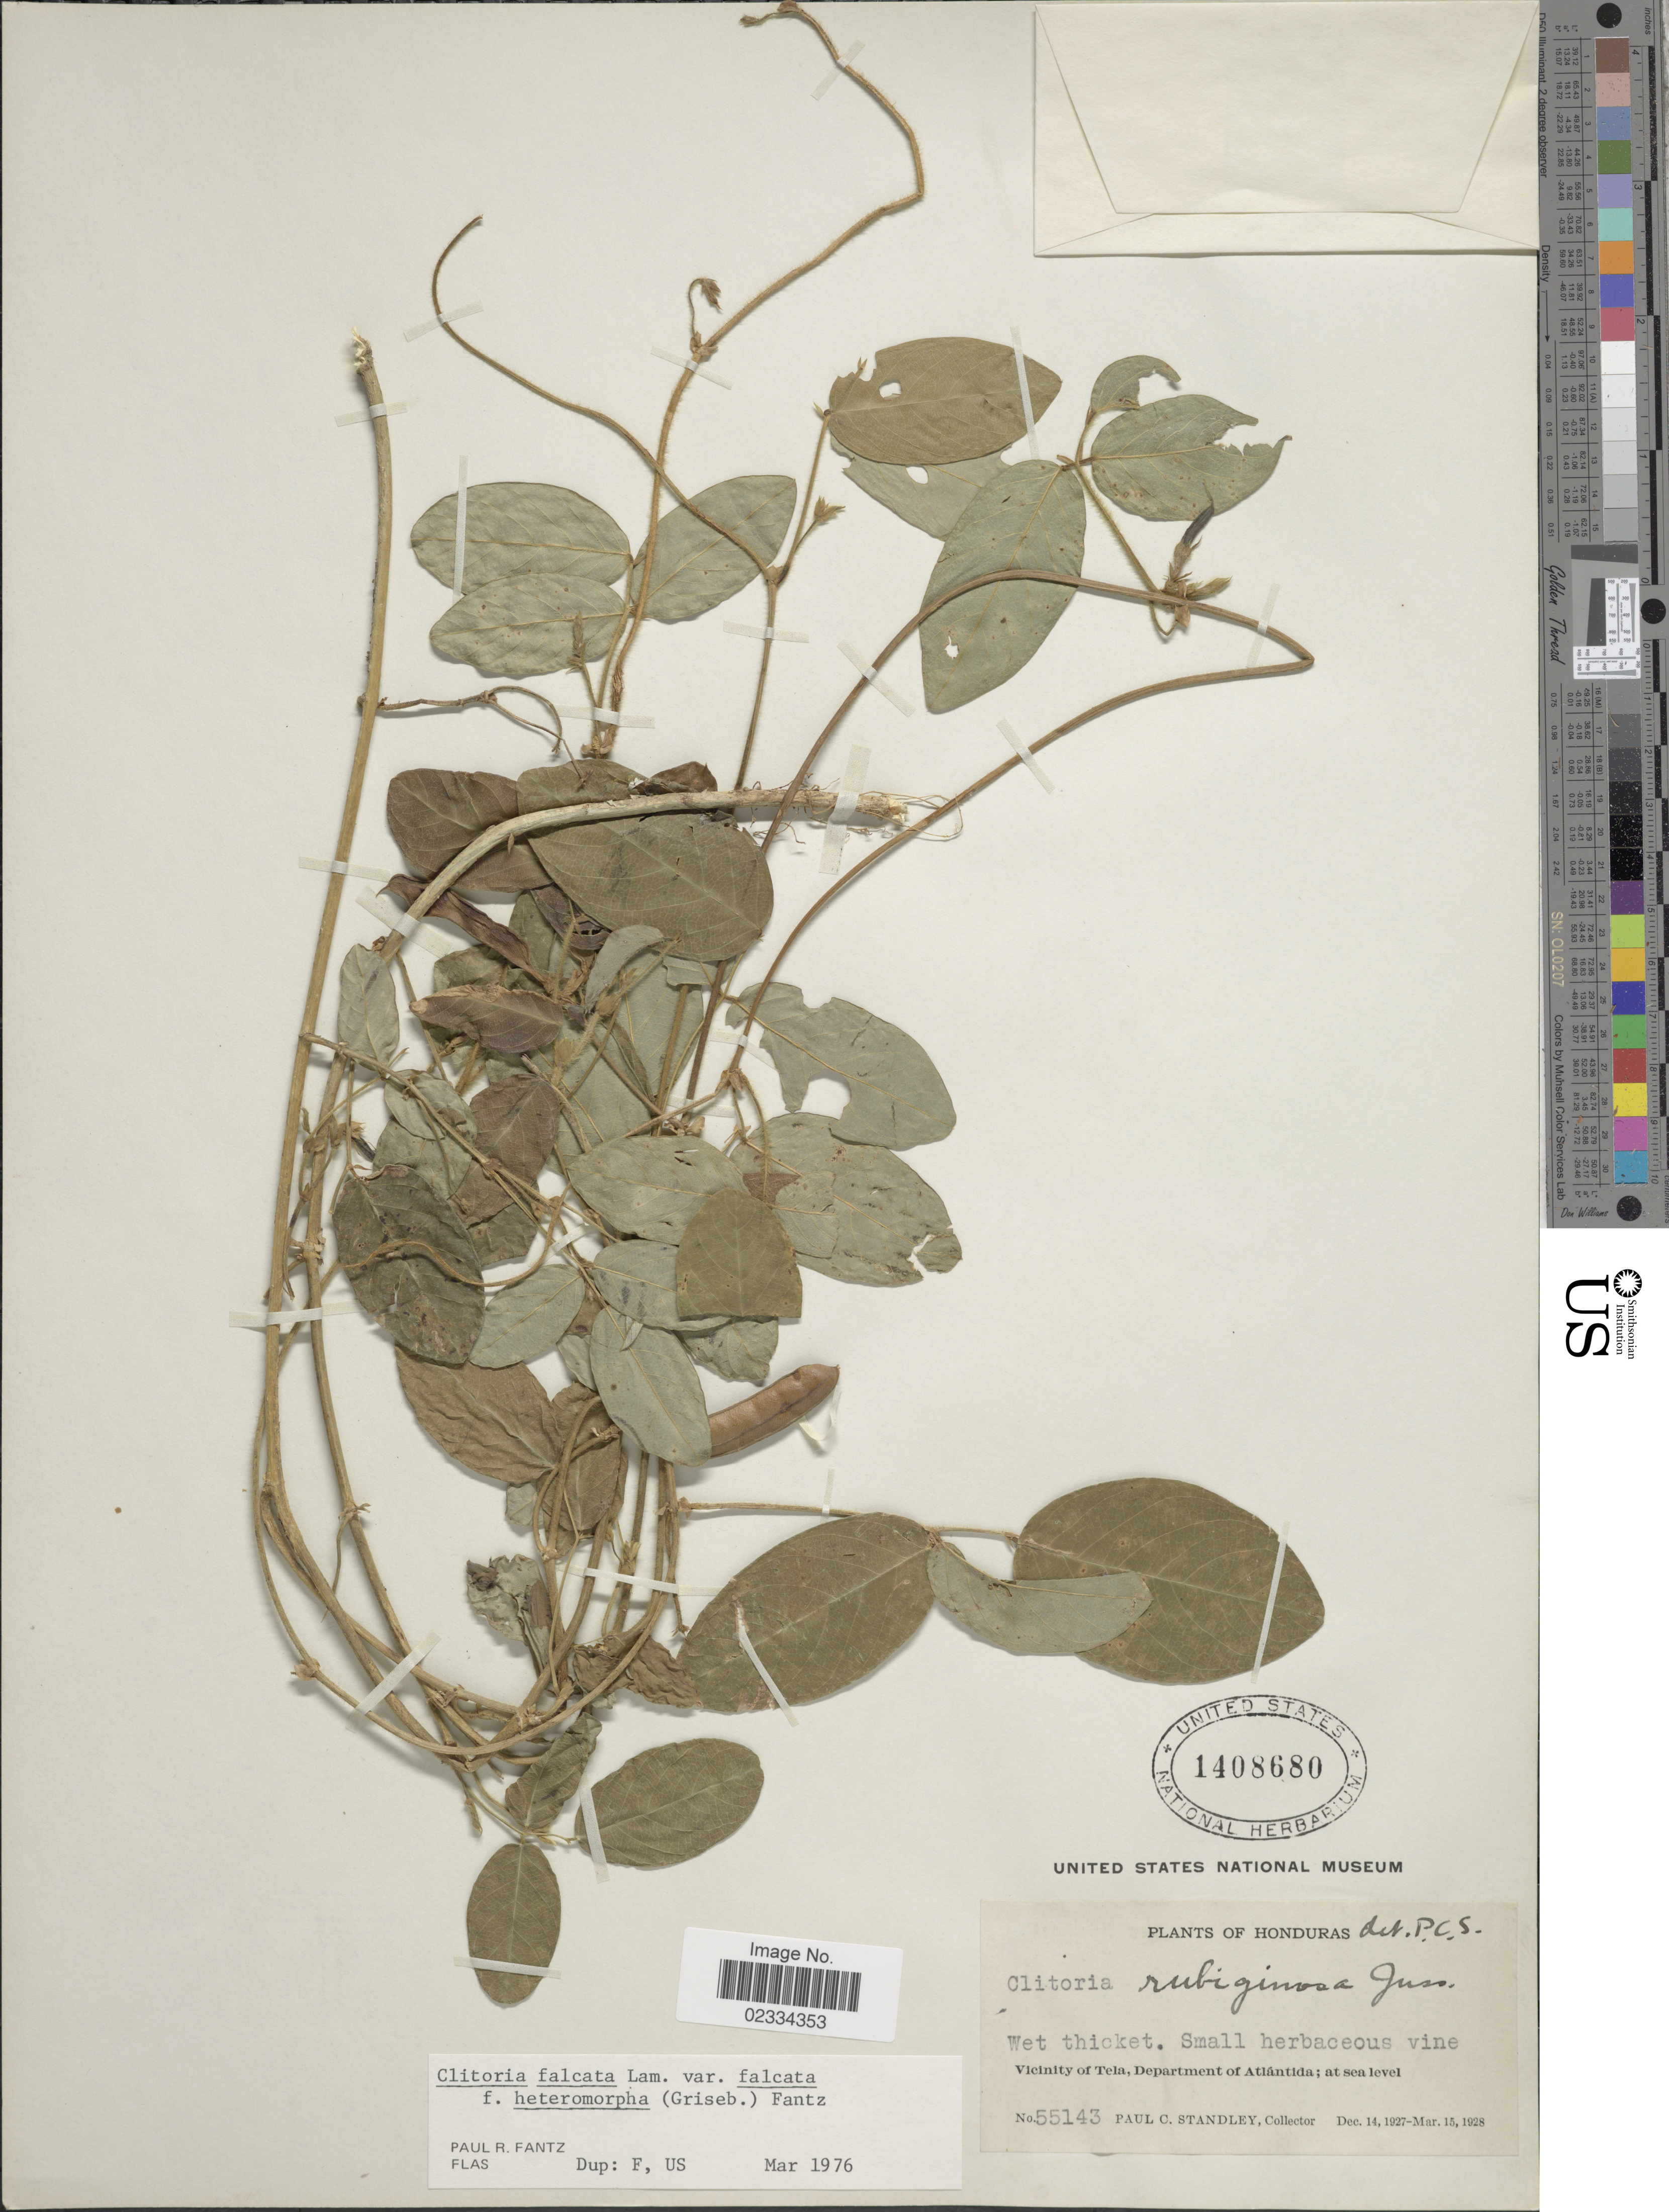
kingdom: Plantae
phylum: Tracheophyta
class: Magnoliopsida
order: Fabales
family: Fabaceae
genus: Clitoria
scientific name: Clitoria falcata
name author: Lam.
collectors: P. C. Standley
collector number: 55143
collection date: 1927-12-14/1928-03-15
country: Honduras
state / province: Atlántida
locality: Vicinity of Tela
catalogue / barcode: US 1408680